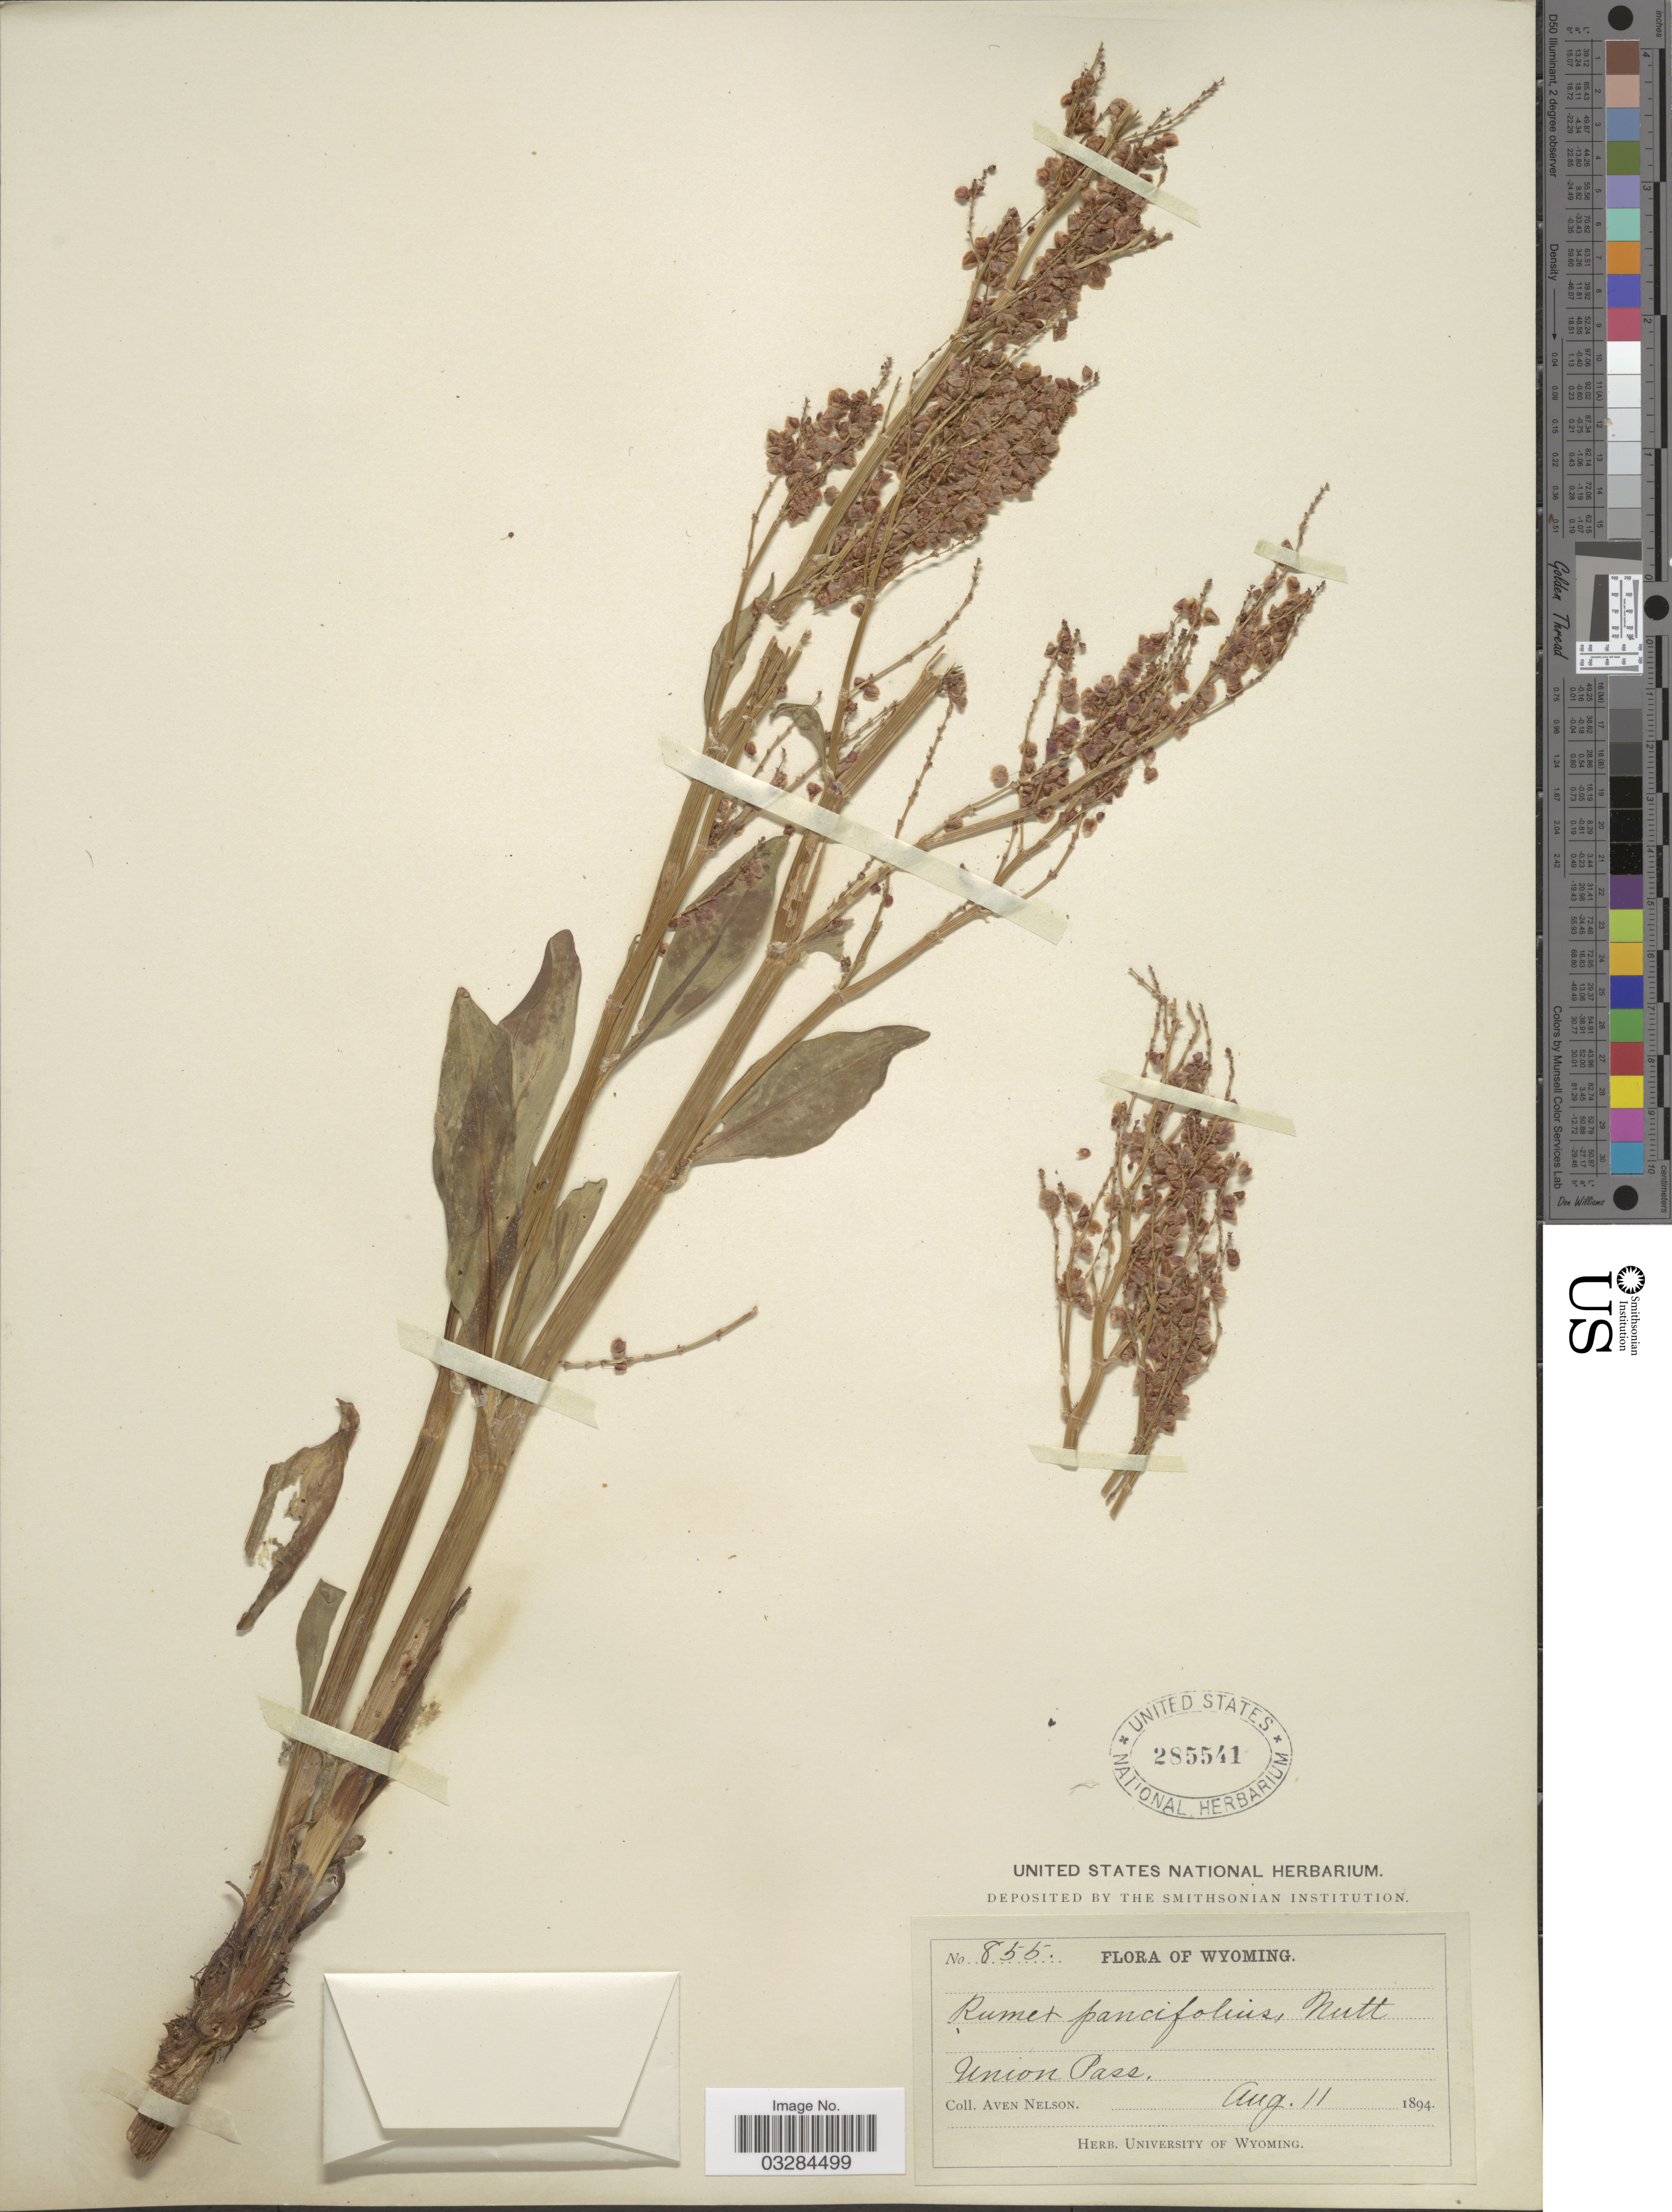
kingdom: Plantae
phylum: Tracheophyta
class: Magnoliopsida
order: Caryophyllales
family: Polygonaceae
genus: Rumex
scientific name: Rumex paucifolius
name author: Nutt.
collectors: A. Nelson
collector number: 855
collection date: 1894-08-11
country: United States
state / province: Wyoming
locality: Union Pass.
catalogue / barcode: US 285541